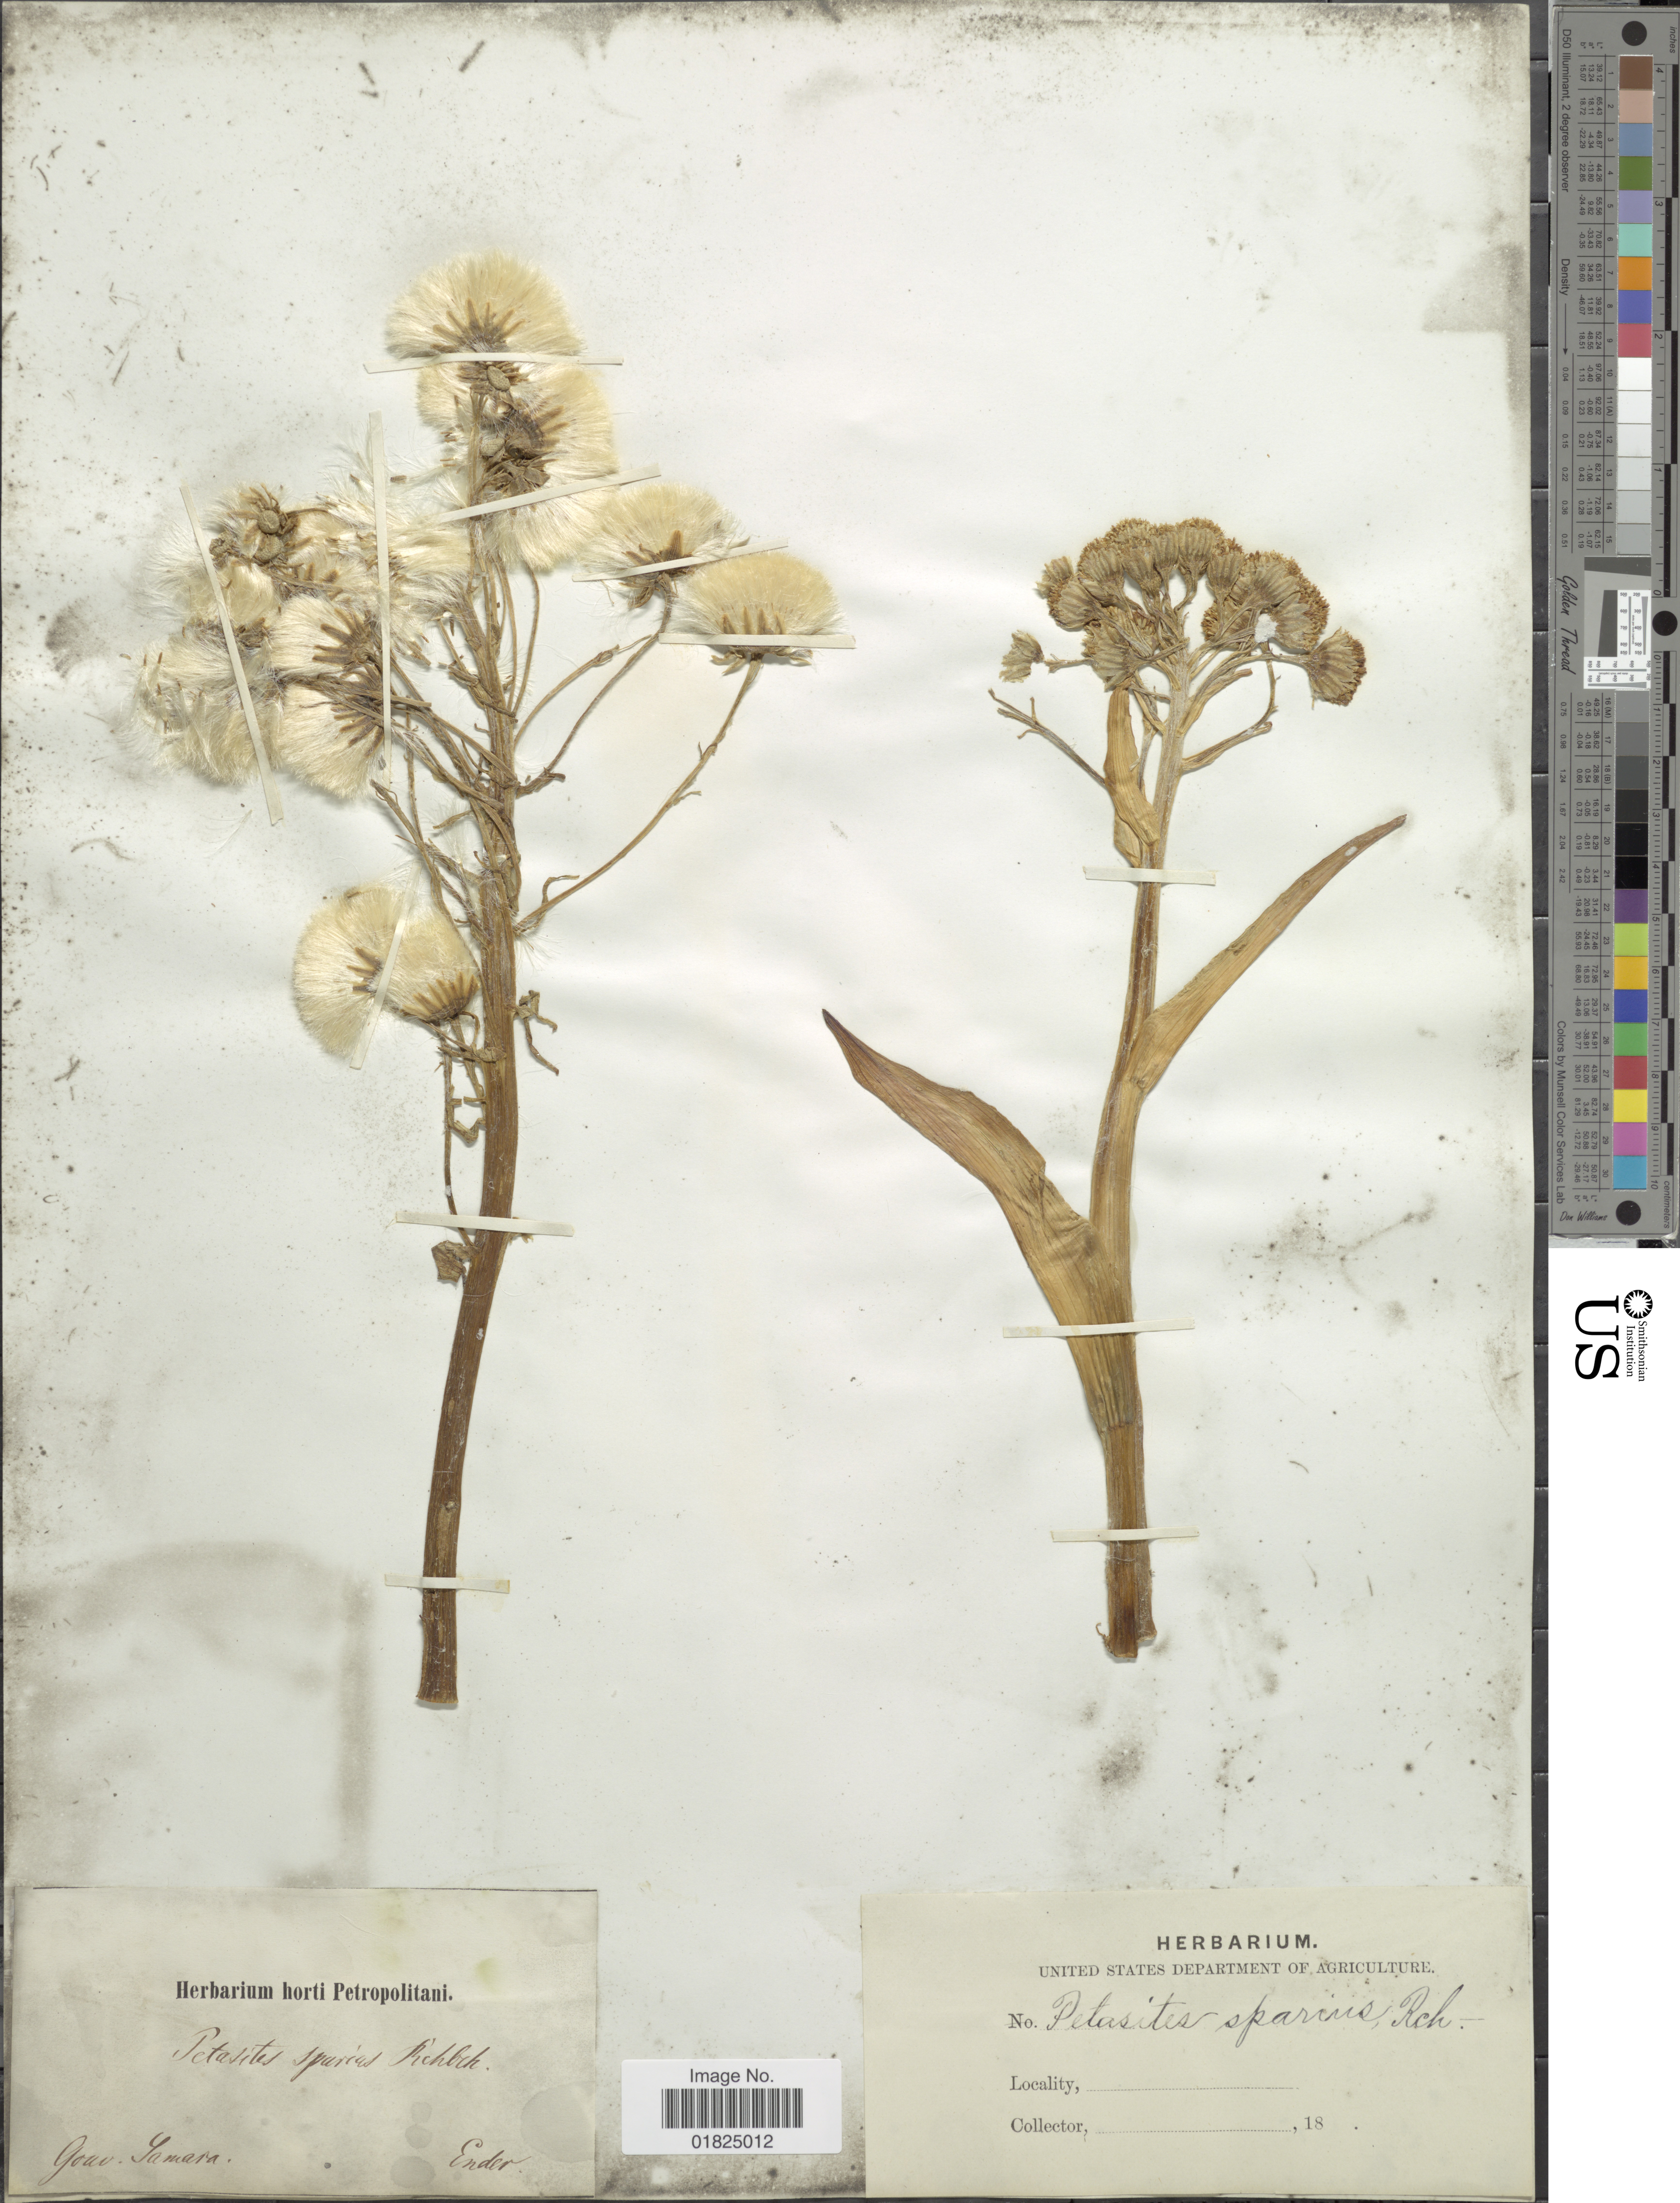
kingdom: Plantae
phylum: Tracheophyta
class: Magnoliopsida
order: Asterales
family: Asteraceae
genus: Petasites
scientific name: Petasites spurius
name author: (Retz.) Rchb.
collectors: Ender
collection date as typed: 18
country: Russian Federation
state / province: Samara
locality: Samara